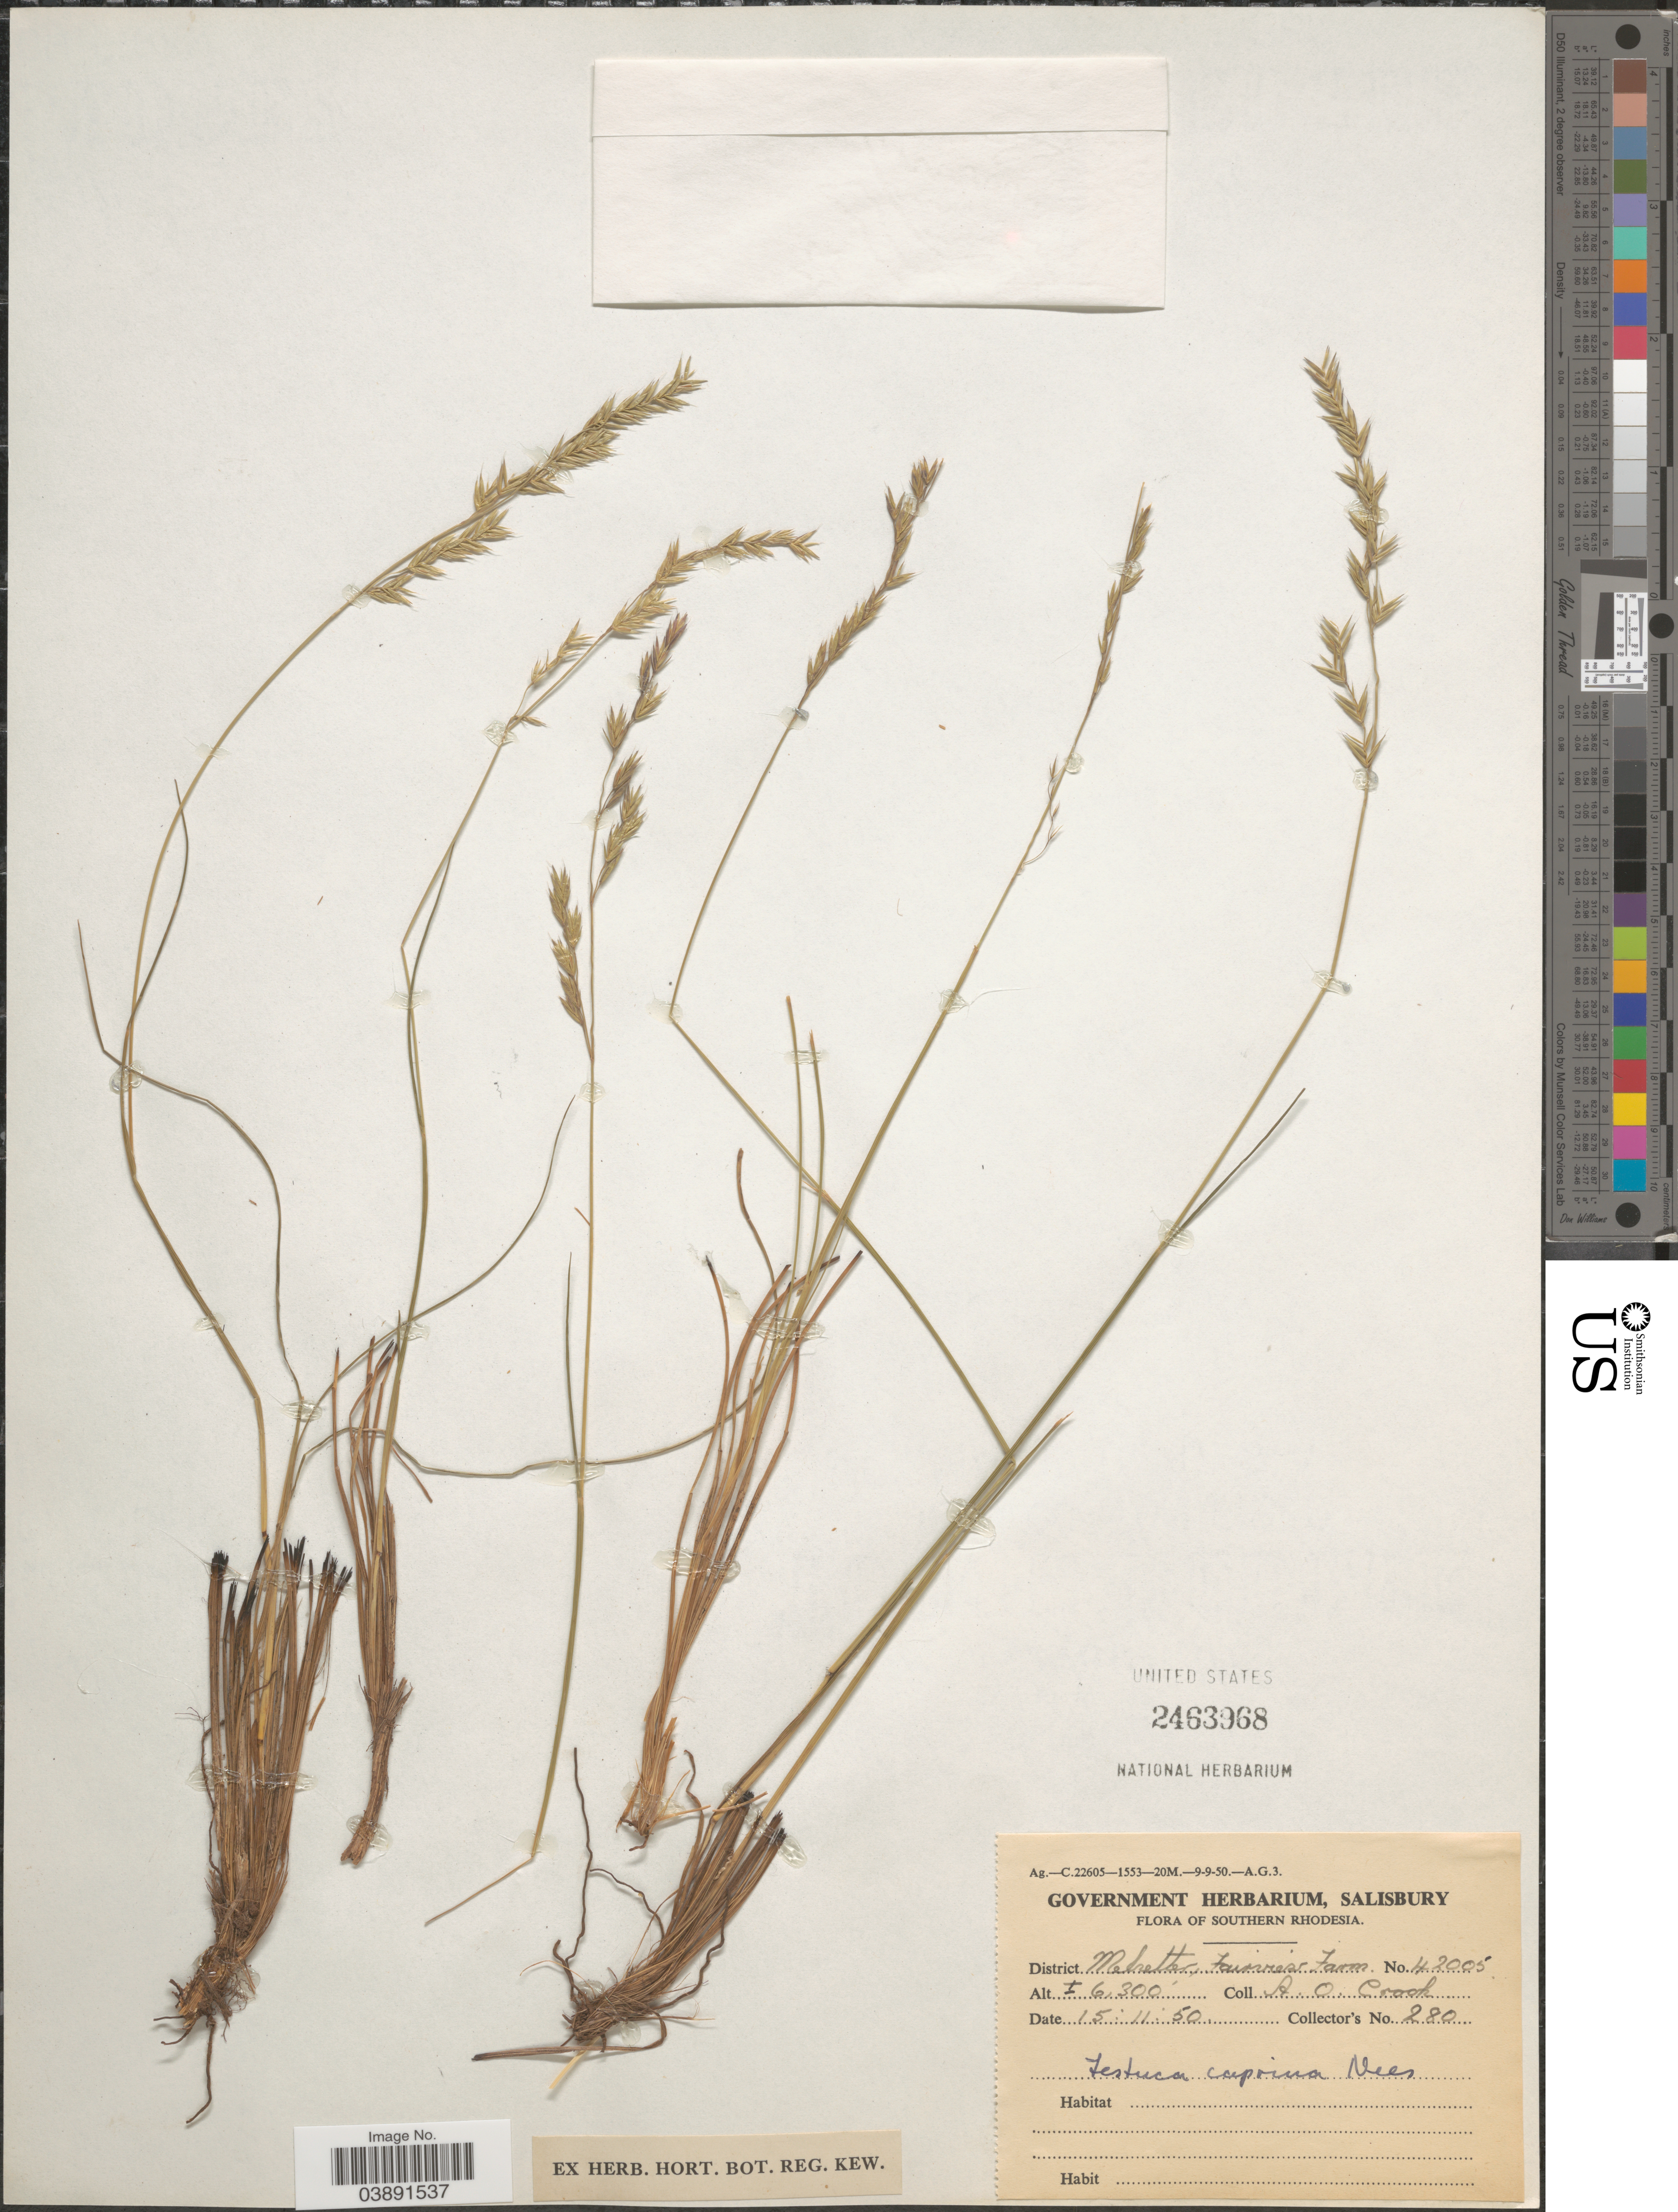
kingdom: Plantae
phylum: Tracheophyta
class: Liliopsida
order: Poales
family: Poaceae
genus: Festuca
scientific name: Festuca caprina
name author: Nees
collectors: A. Crook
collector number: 280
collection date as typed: Transcribed d/m/y: 15/11/50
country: Zimbabwe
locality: Southern Rhodesia. District Melsetter, Fairview Farm.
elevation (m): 1920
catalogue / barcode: US 2463968